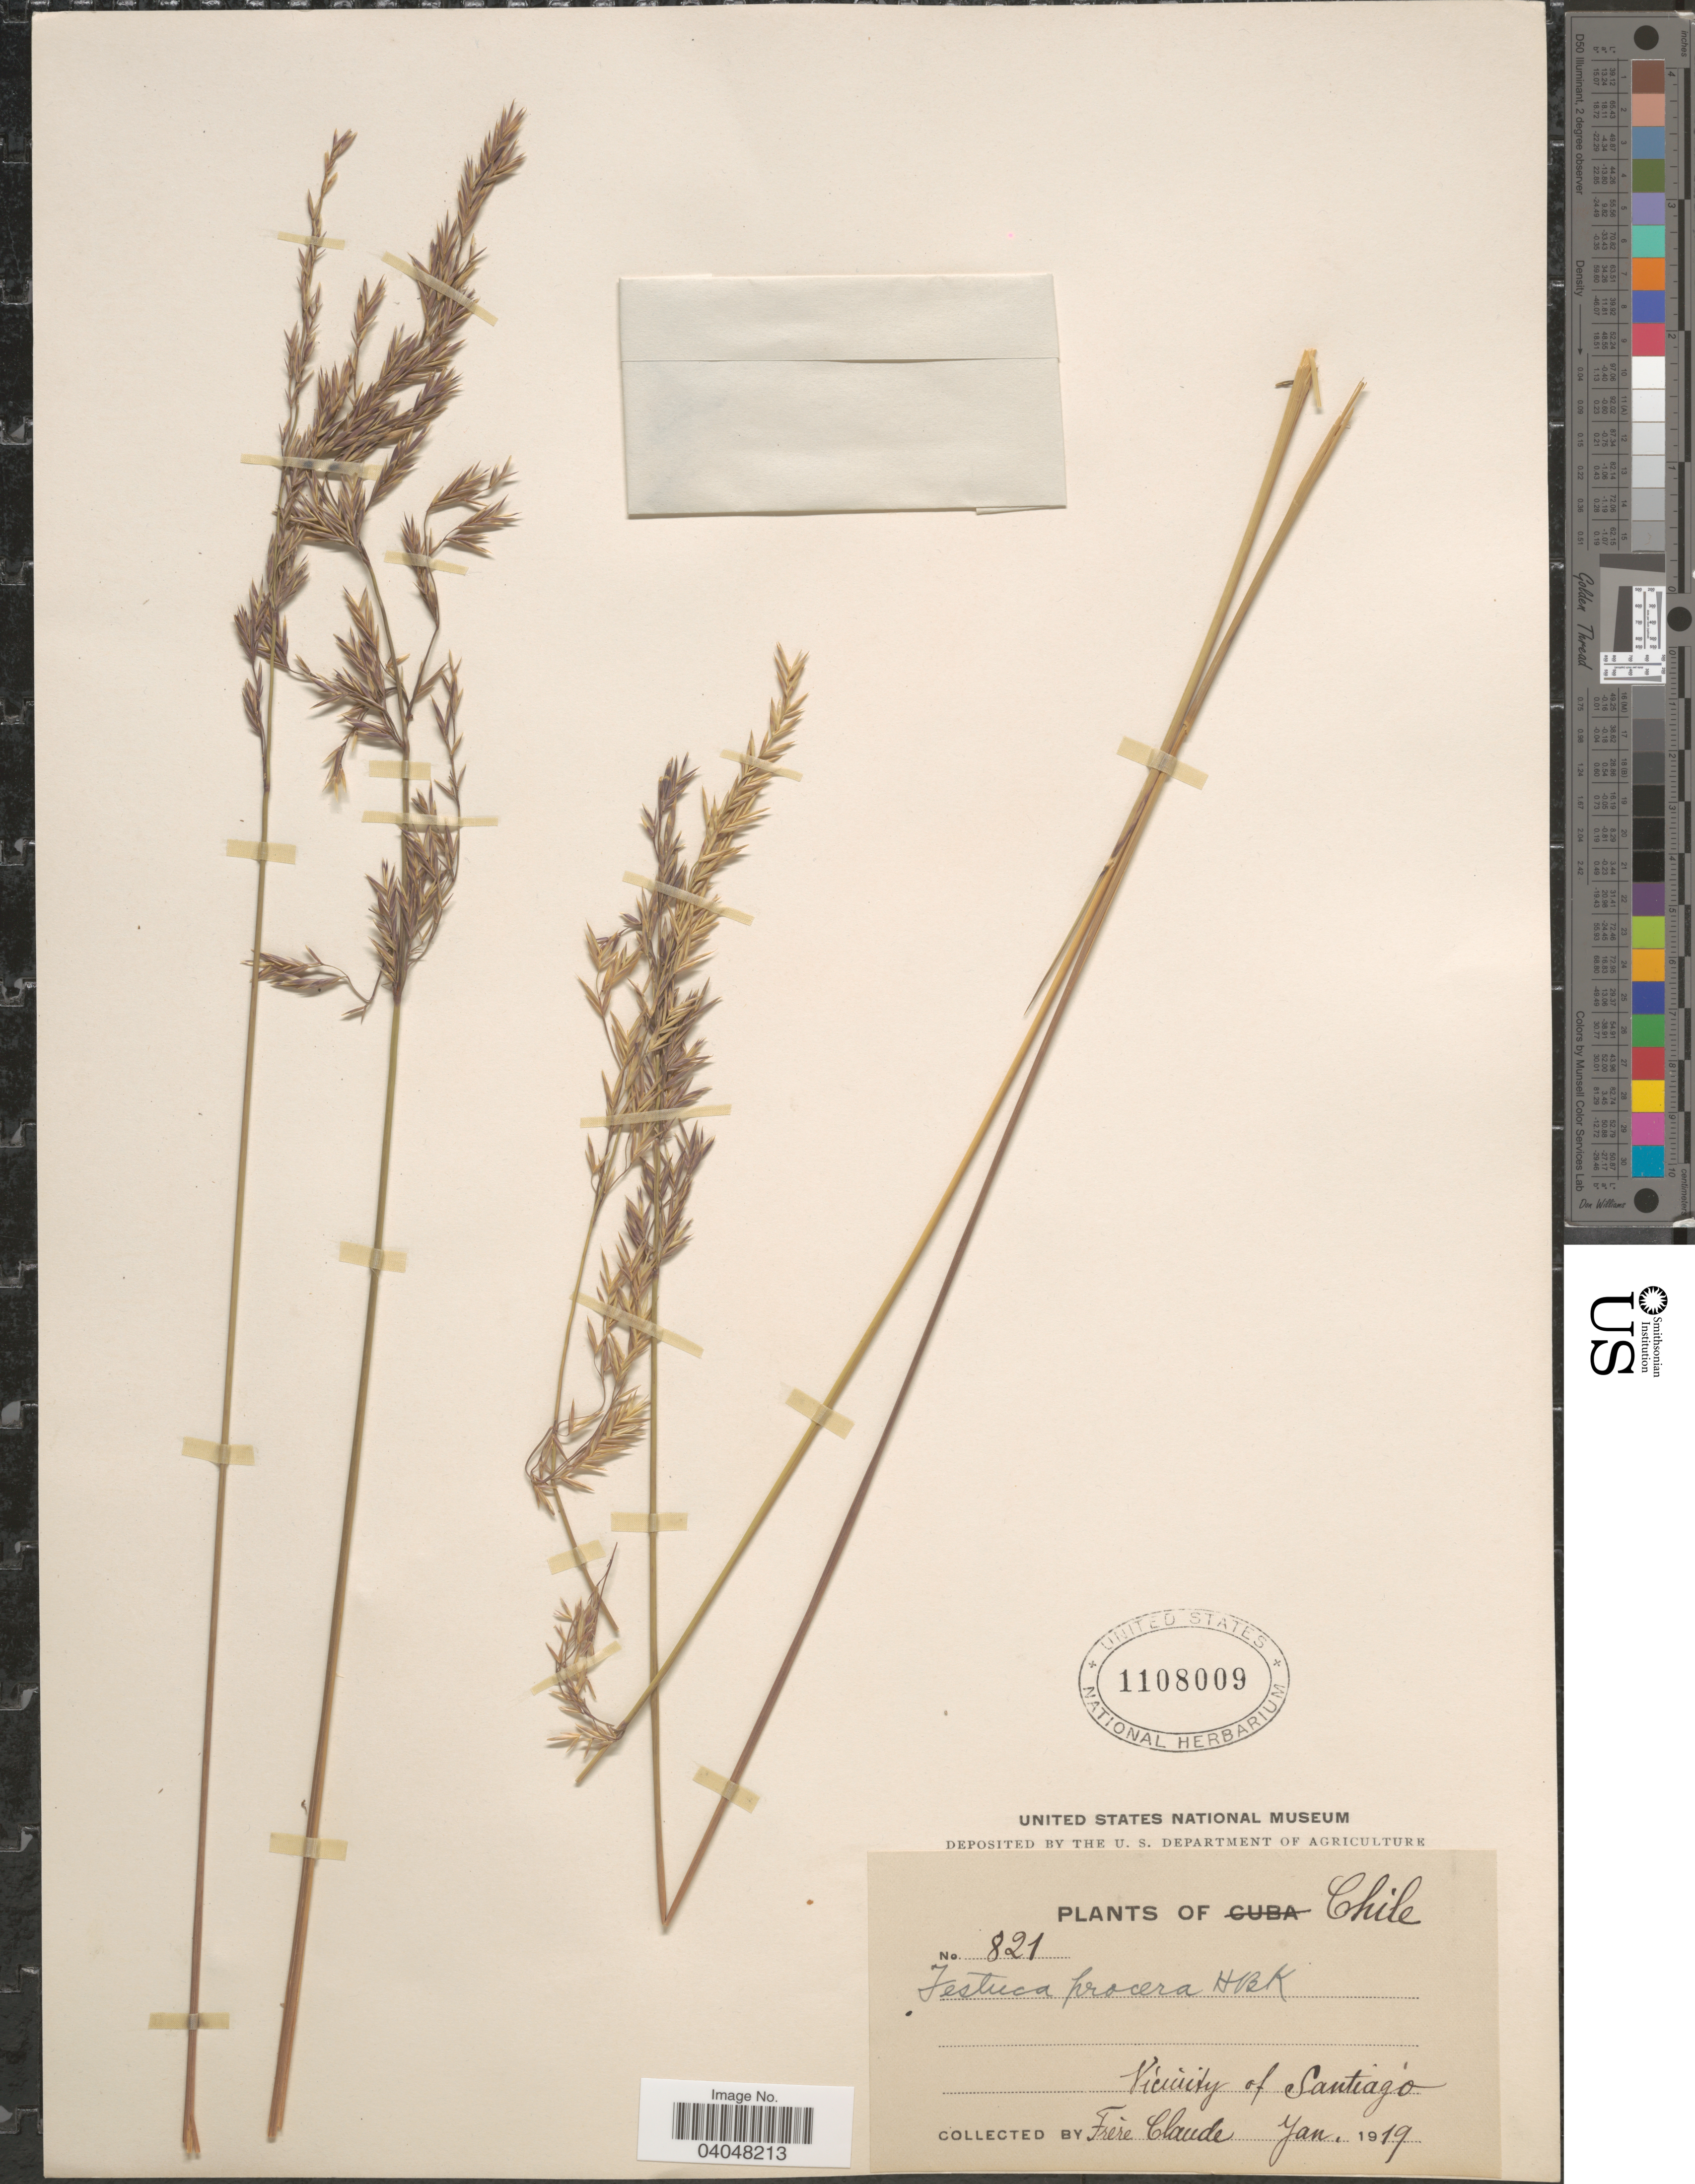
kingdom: Plantae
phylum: Tracheophyta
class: Liliopsida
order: Poales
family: Poaceae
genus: Festuca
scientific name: Festuca procera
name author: Kunth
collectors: Fre. Claude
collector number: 821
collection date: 1919-01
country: Chile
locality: Vicinity of Santiago.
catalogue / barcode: US 1108009